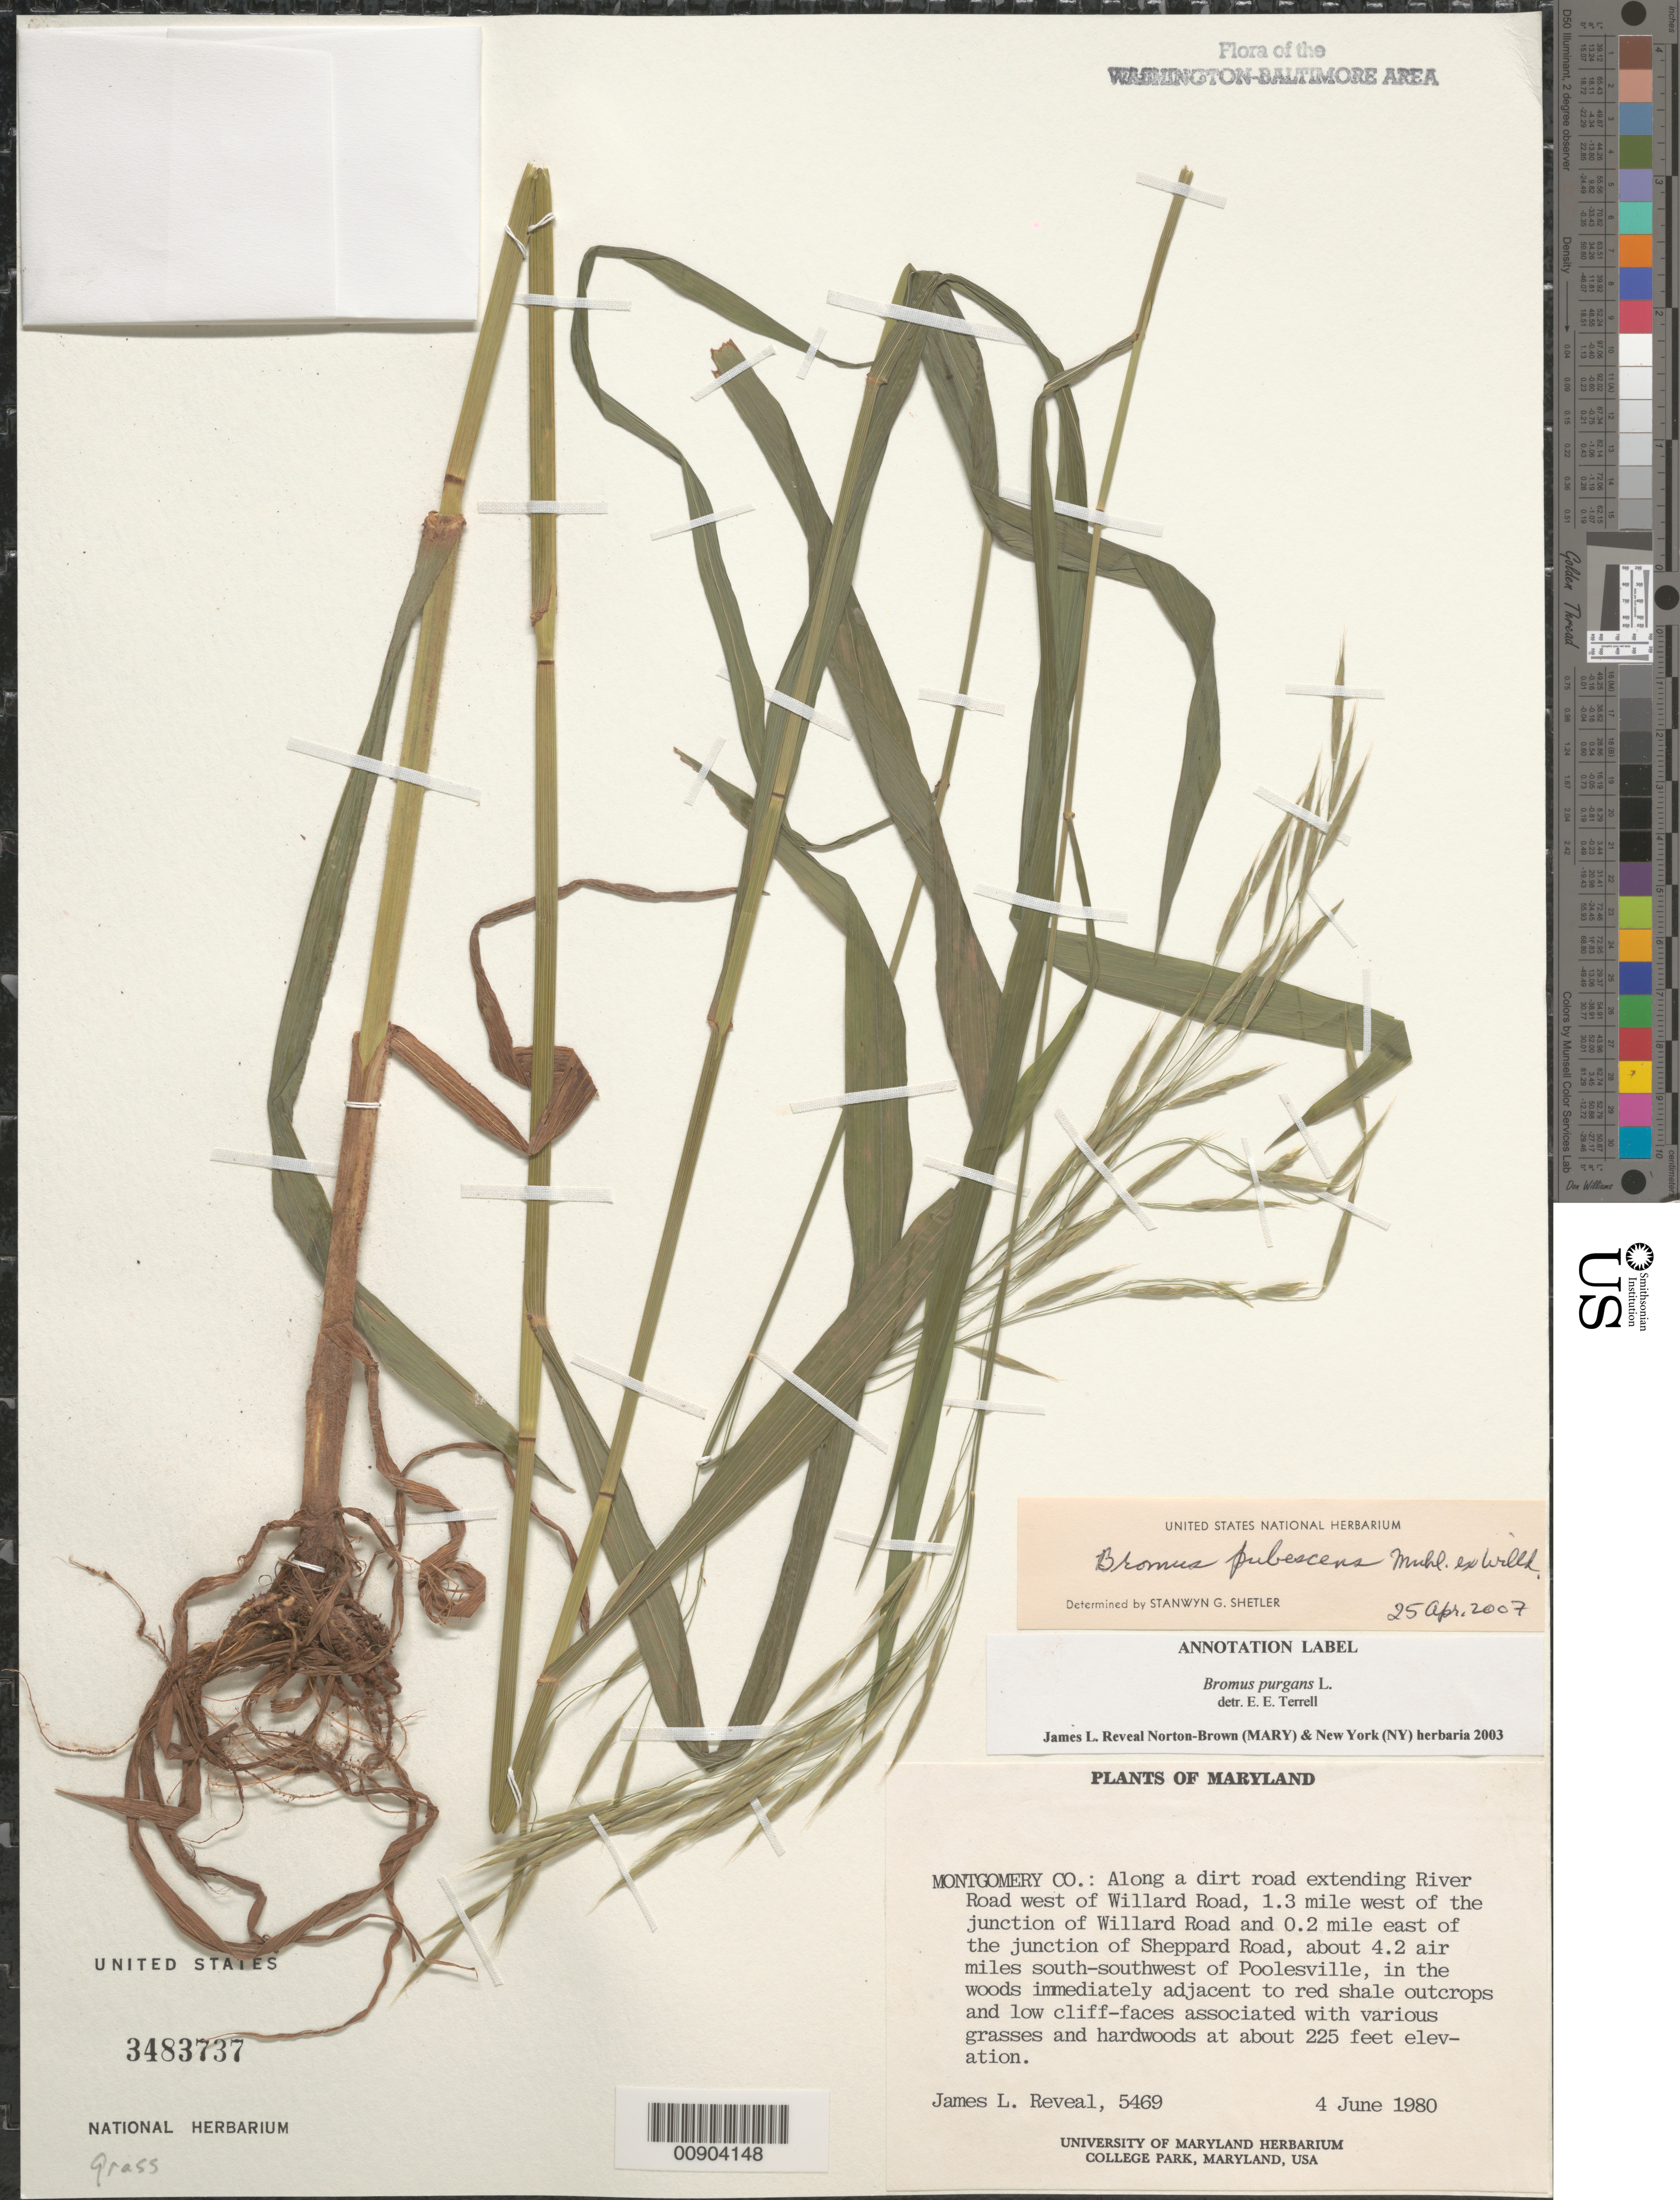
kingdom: Plantae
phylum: Tracheophyta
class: Liliopsida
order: Poales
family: Poaceae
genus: Bromus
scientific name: Bromus pubescens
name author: Muhl. ex Willd.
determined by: Shetler, Stanwyn G., (US), NMNH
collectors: J. L. Reveal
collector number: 5469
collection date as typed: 4 June 1980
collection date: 1980-06-04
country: United States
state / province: Maryland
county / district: Montgomery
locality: Along a dirt road extending River Road west of Willard Road, 1.3 mile west of the junction of Willard Road and 0.2 mile east of the junction of Sheppard Road, about 4.2 air miles south-southwest of Poolesville.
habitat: in the woods immediately adjacent to red shale outcrops and low cliff-faces associated with various grasses and hardwoods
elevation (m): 69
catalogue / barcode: US 3483737